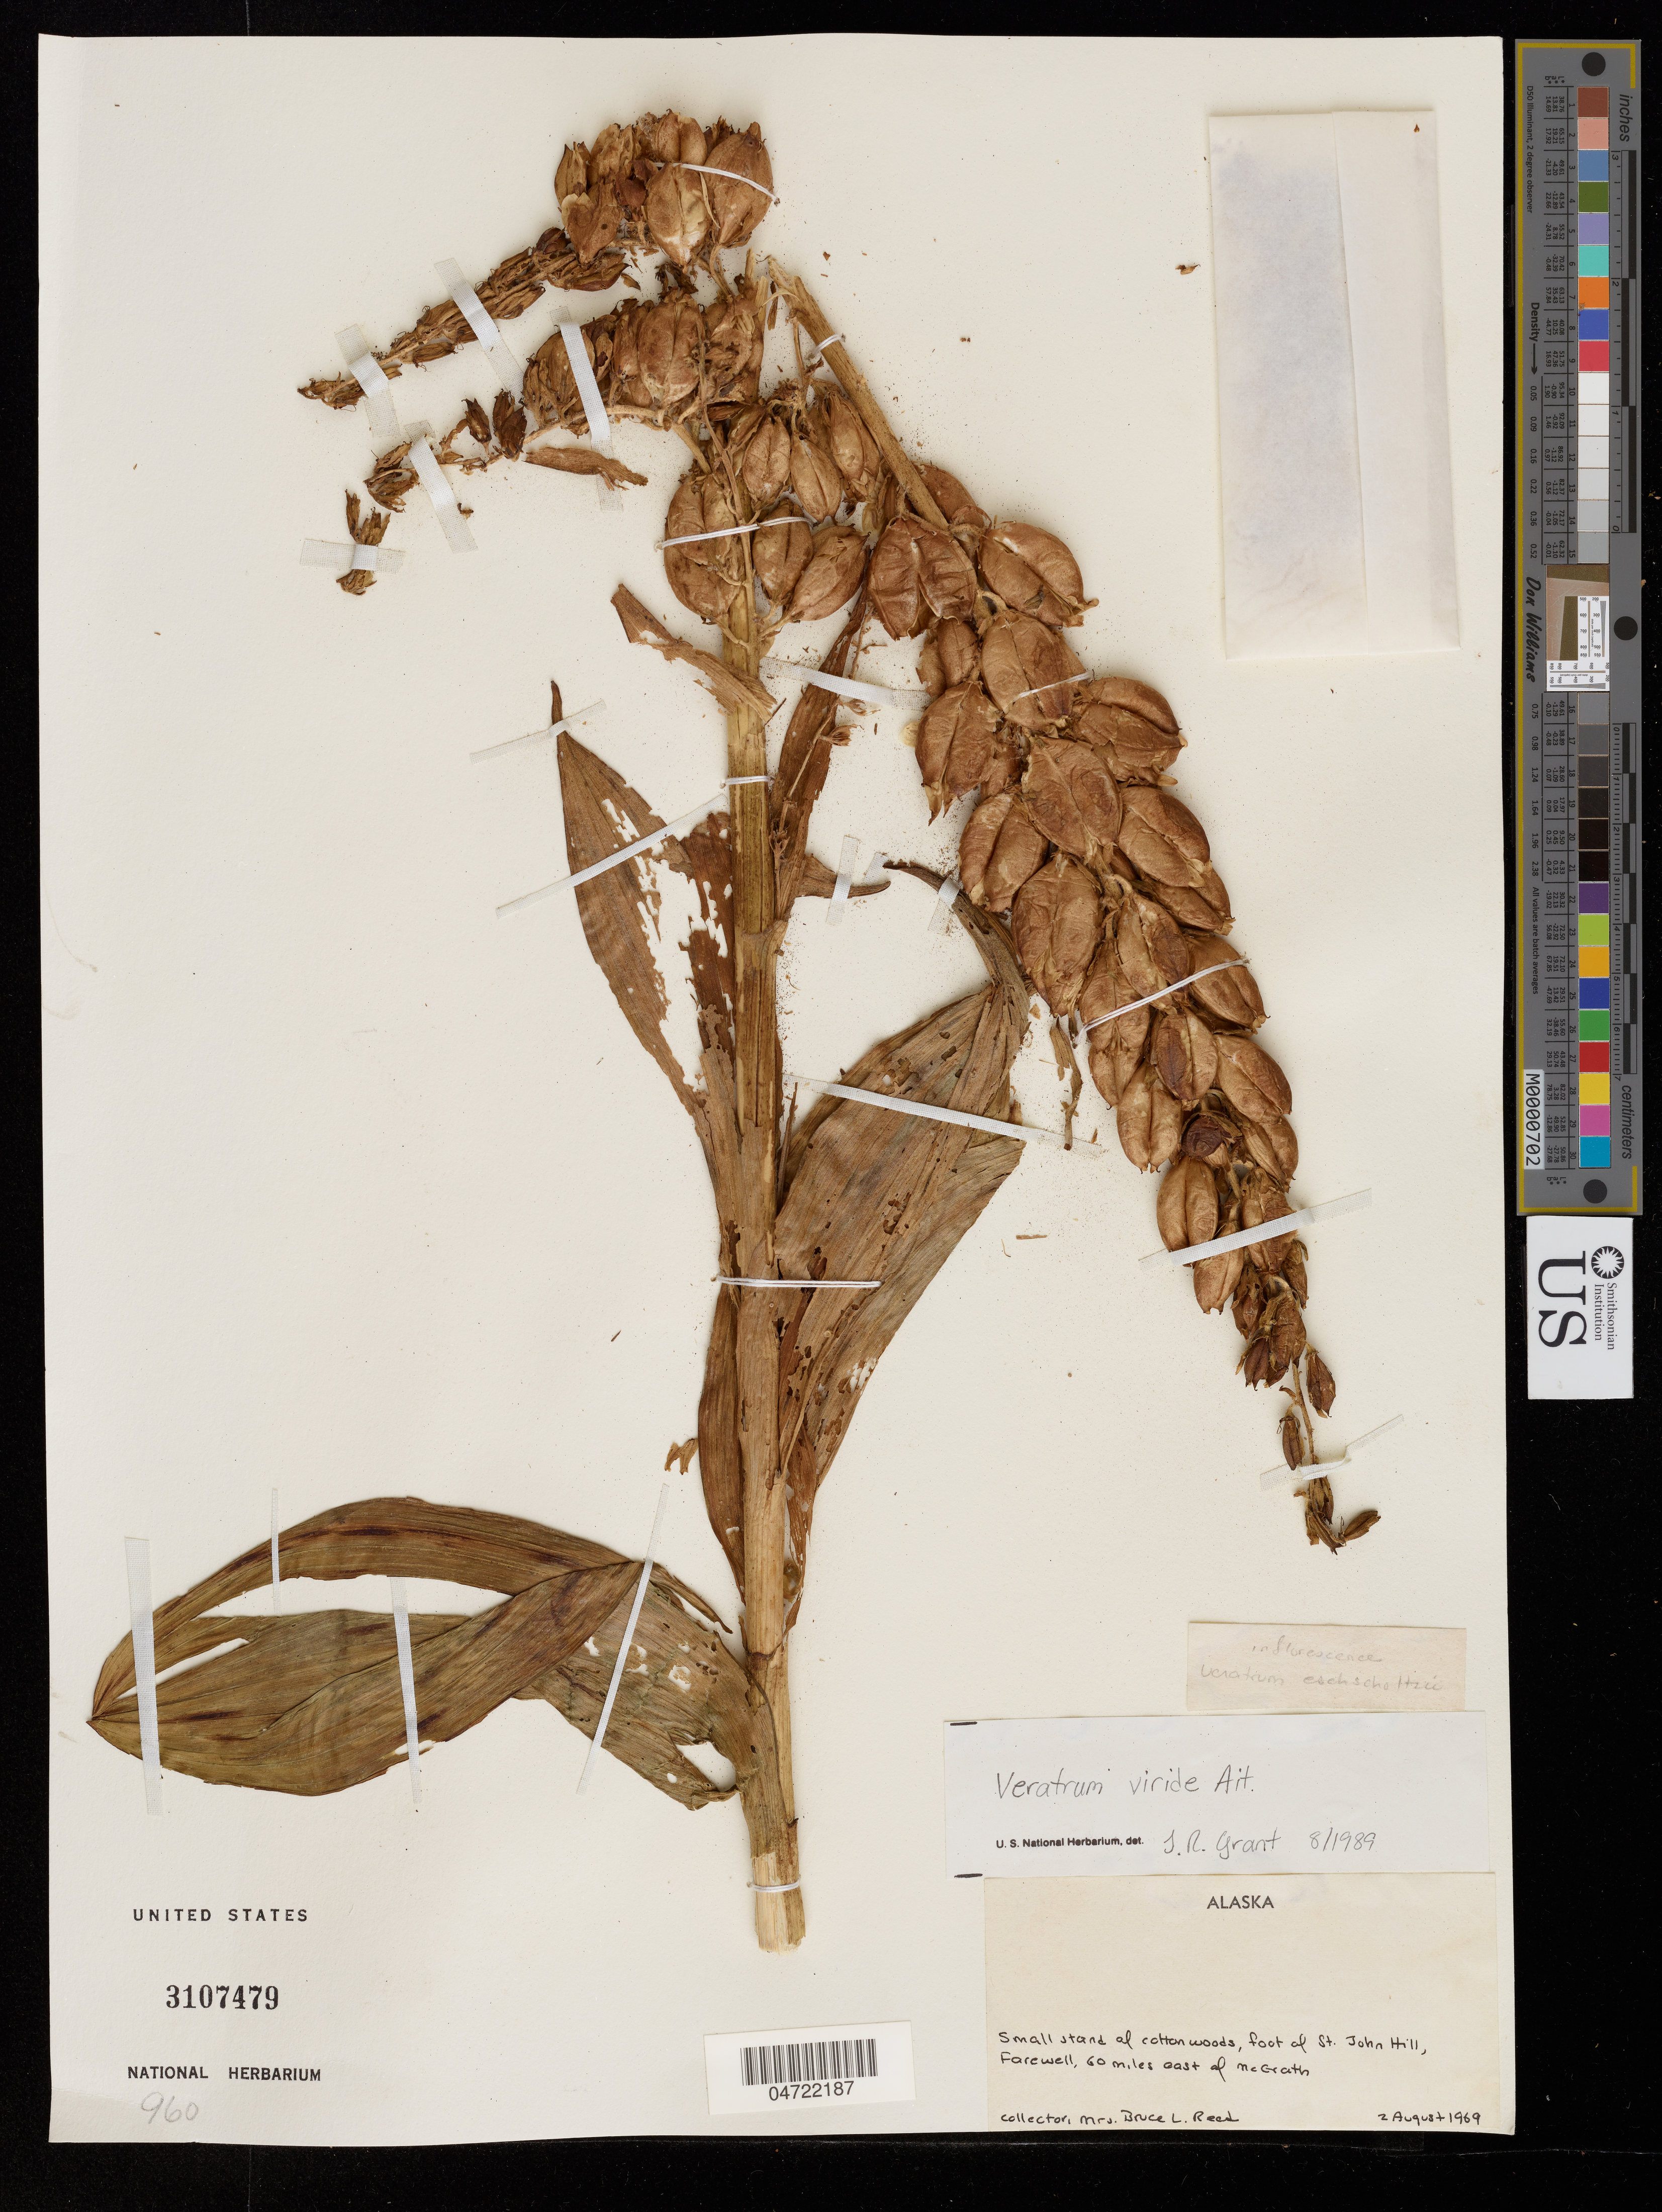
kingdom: Plantae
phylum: Tracheophyta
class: Liliopsida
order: Liliales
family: Melanthiaceae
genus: Veratrum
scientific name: Veratrum viride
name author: Aiton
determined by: Grant, J. R., (SWITZERLAND)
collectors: B. Reed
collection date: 1969-08-02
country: United States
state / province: Alaska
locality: Foot of St. John Hill, Farewell, 60 miles east of McGrath.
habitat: Small stand of cotton woods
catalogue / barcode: US 3107479